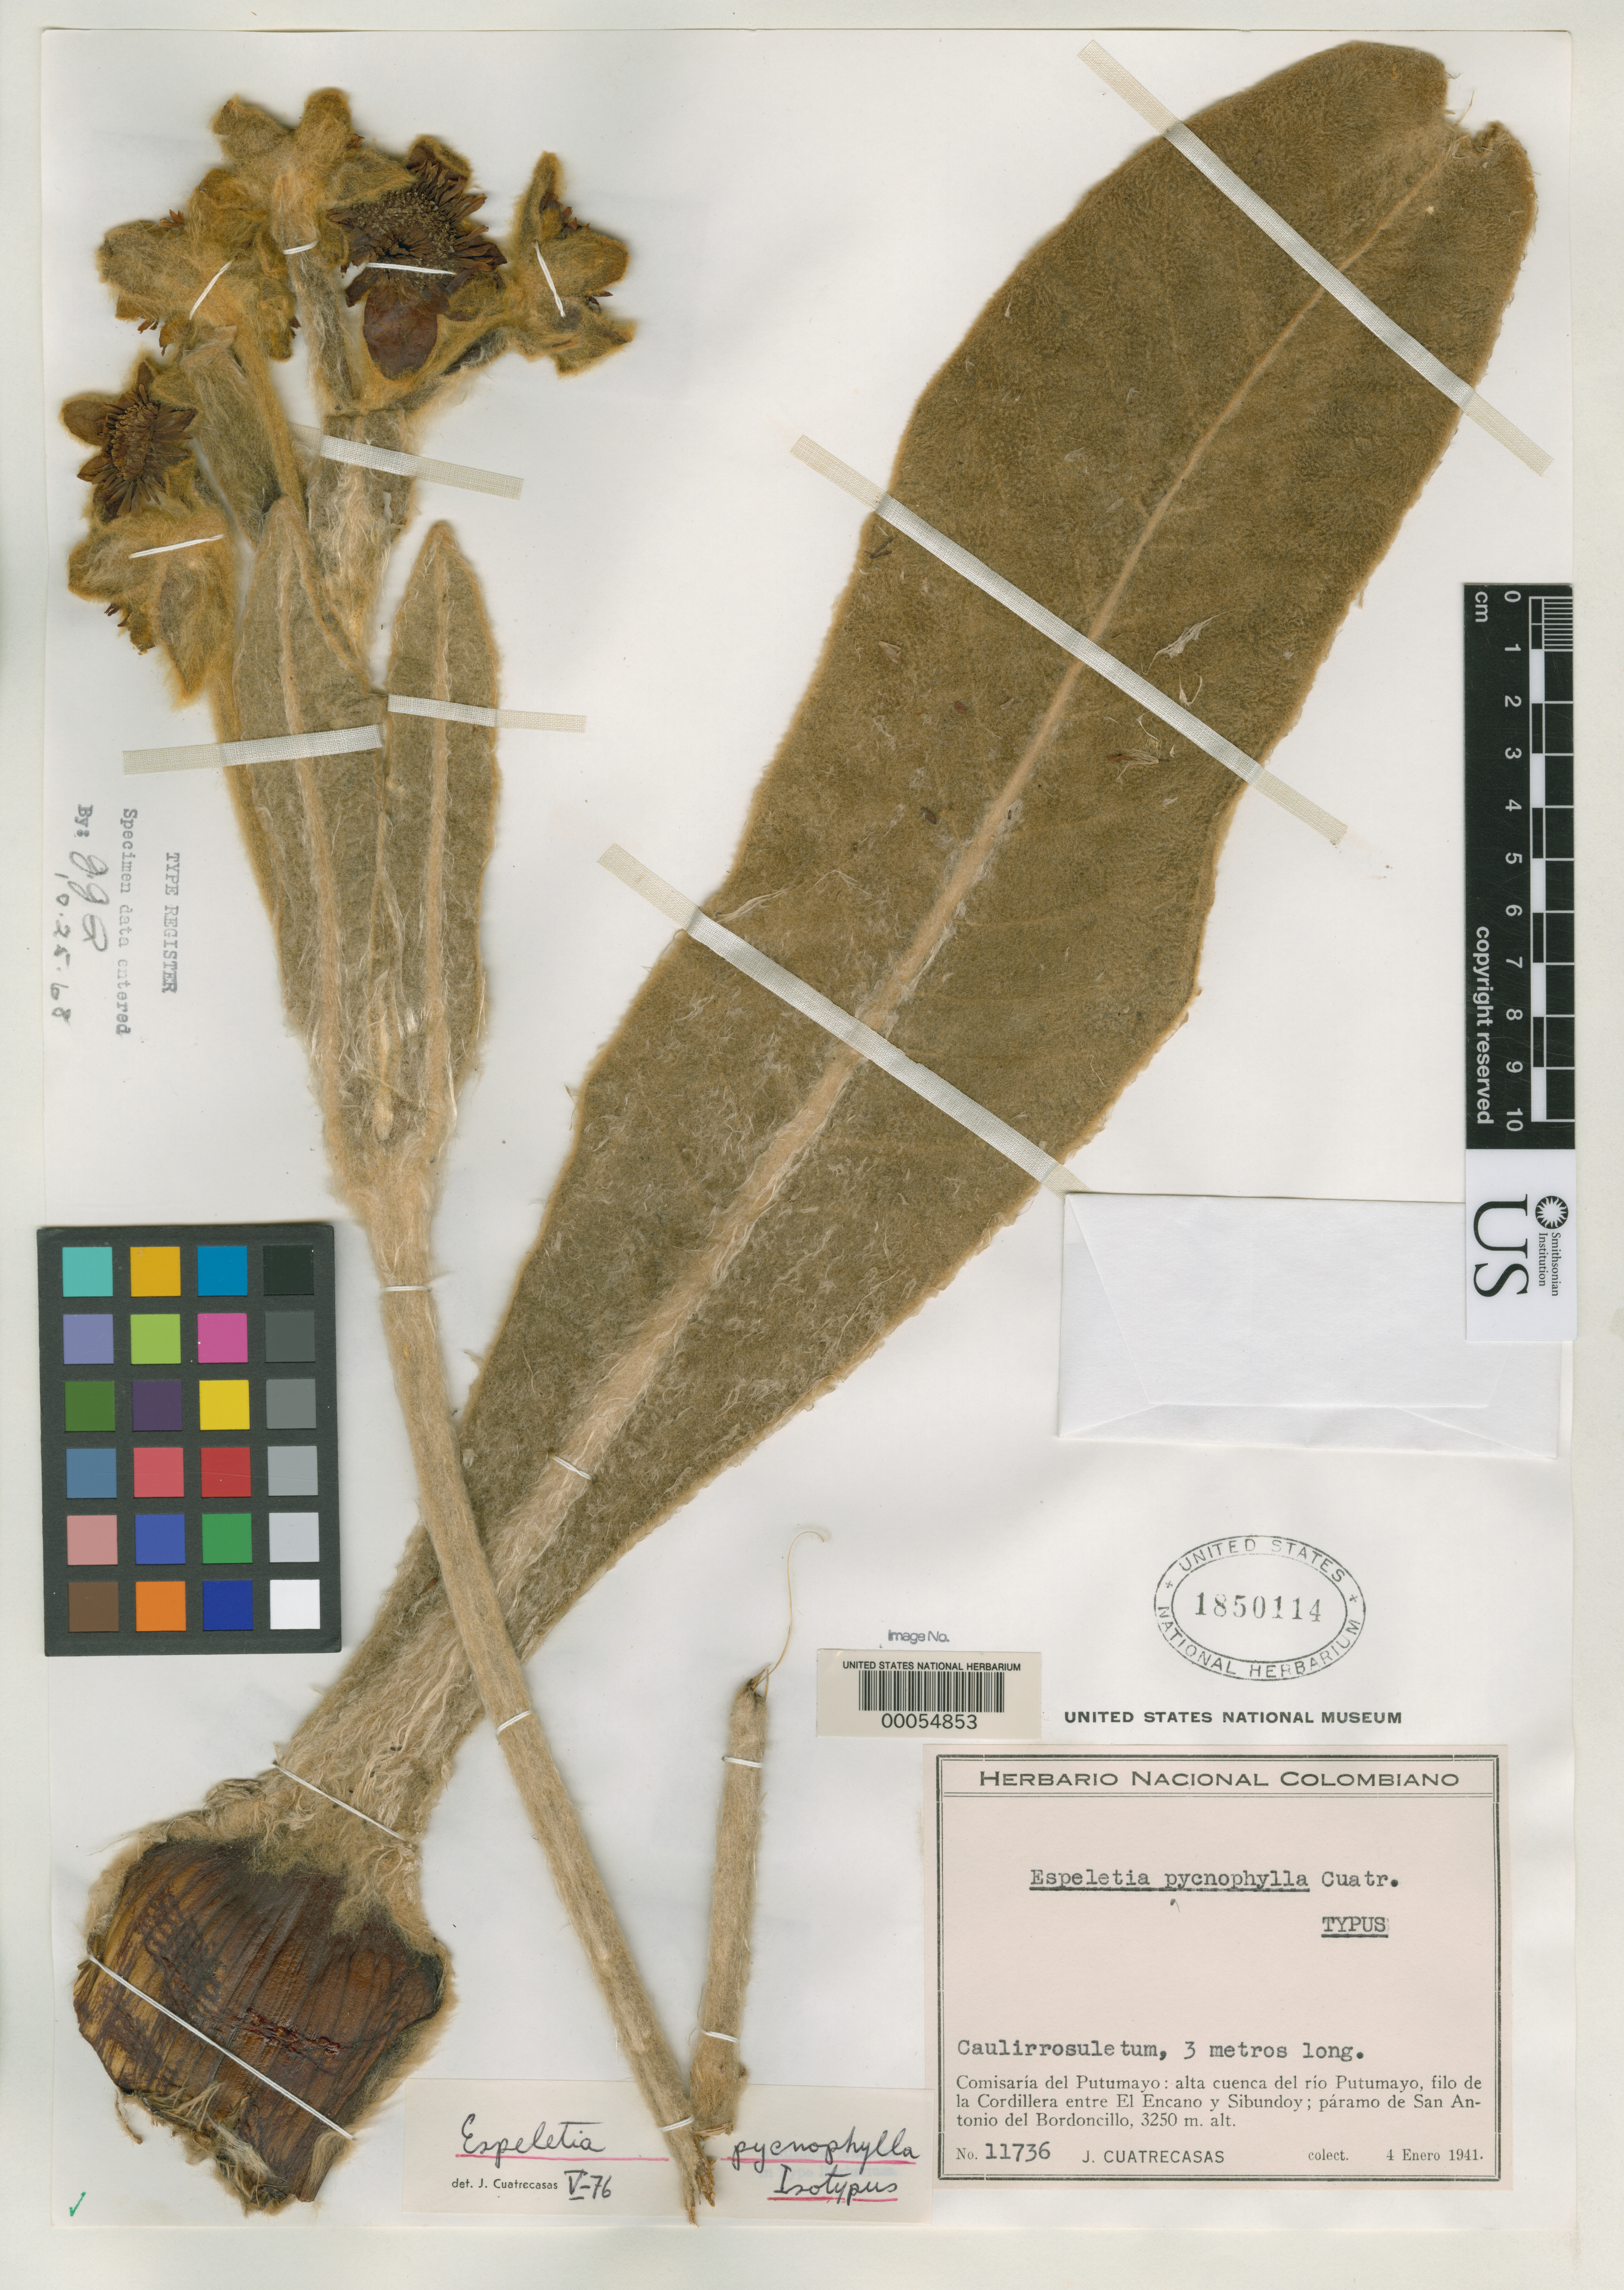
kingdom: Plantae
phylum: Tracheophyta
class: Magnoliopsida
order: Asterales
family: Asteraceae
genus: Espeletia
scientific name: Espeletia pycnophylla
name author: Cuatrec.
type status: Isotype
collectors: J. Cuatrecasas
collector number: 11736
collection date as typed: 04 Jan 1941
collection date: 1941-01-04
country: Colombia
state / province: Putumayo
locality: Alto Cuenca del Rio Putumayo, Filo de La Cordillera entre El Encaño & Sibundoy, Páramo de San Antonia del Bordoncillo.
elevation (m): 3250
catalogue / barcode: US 1850114